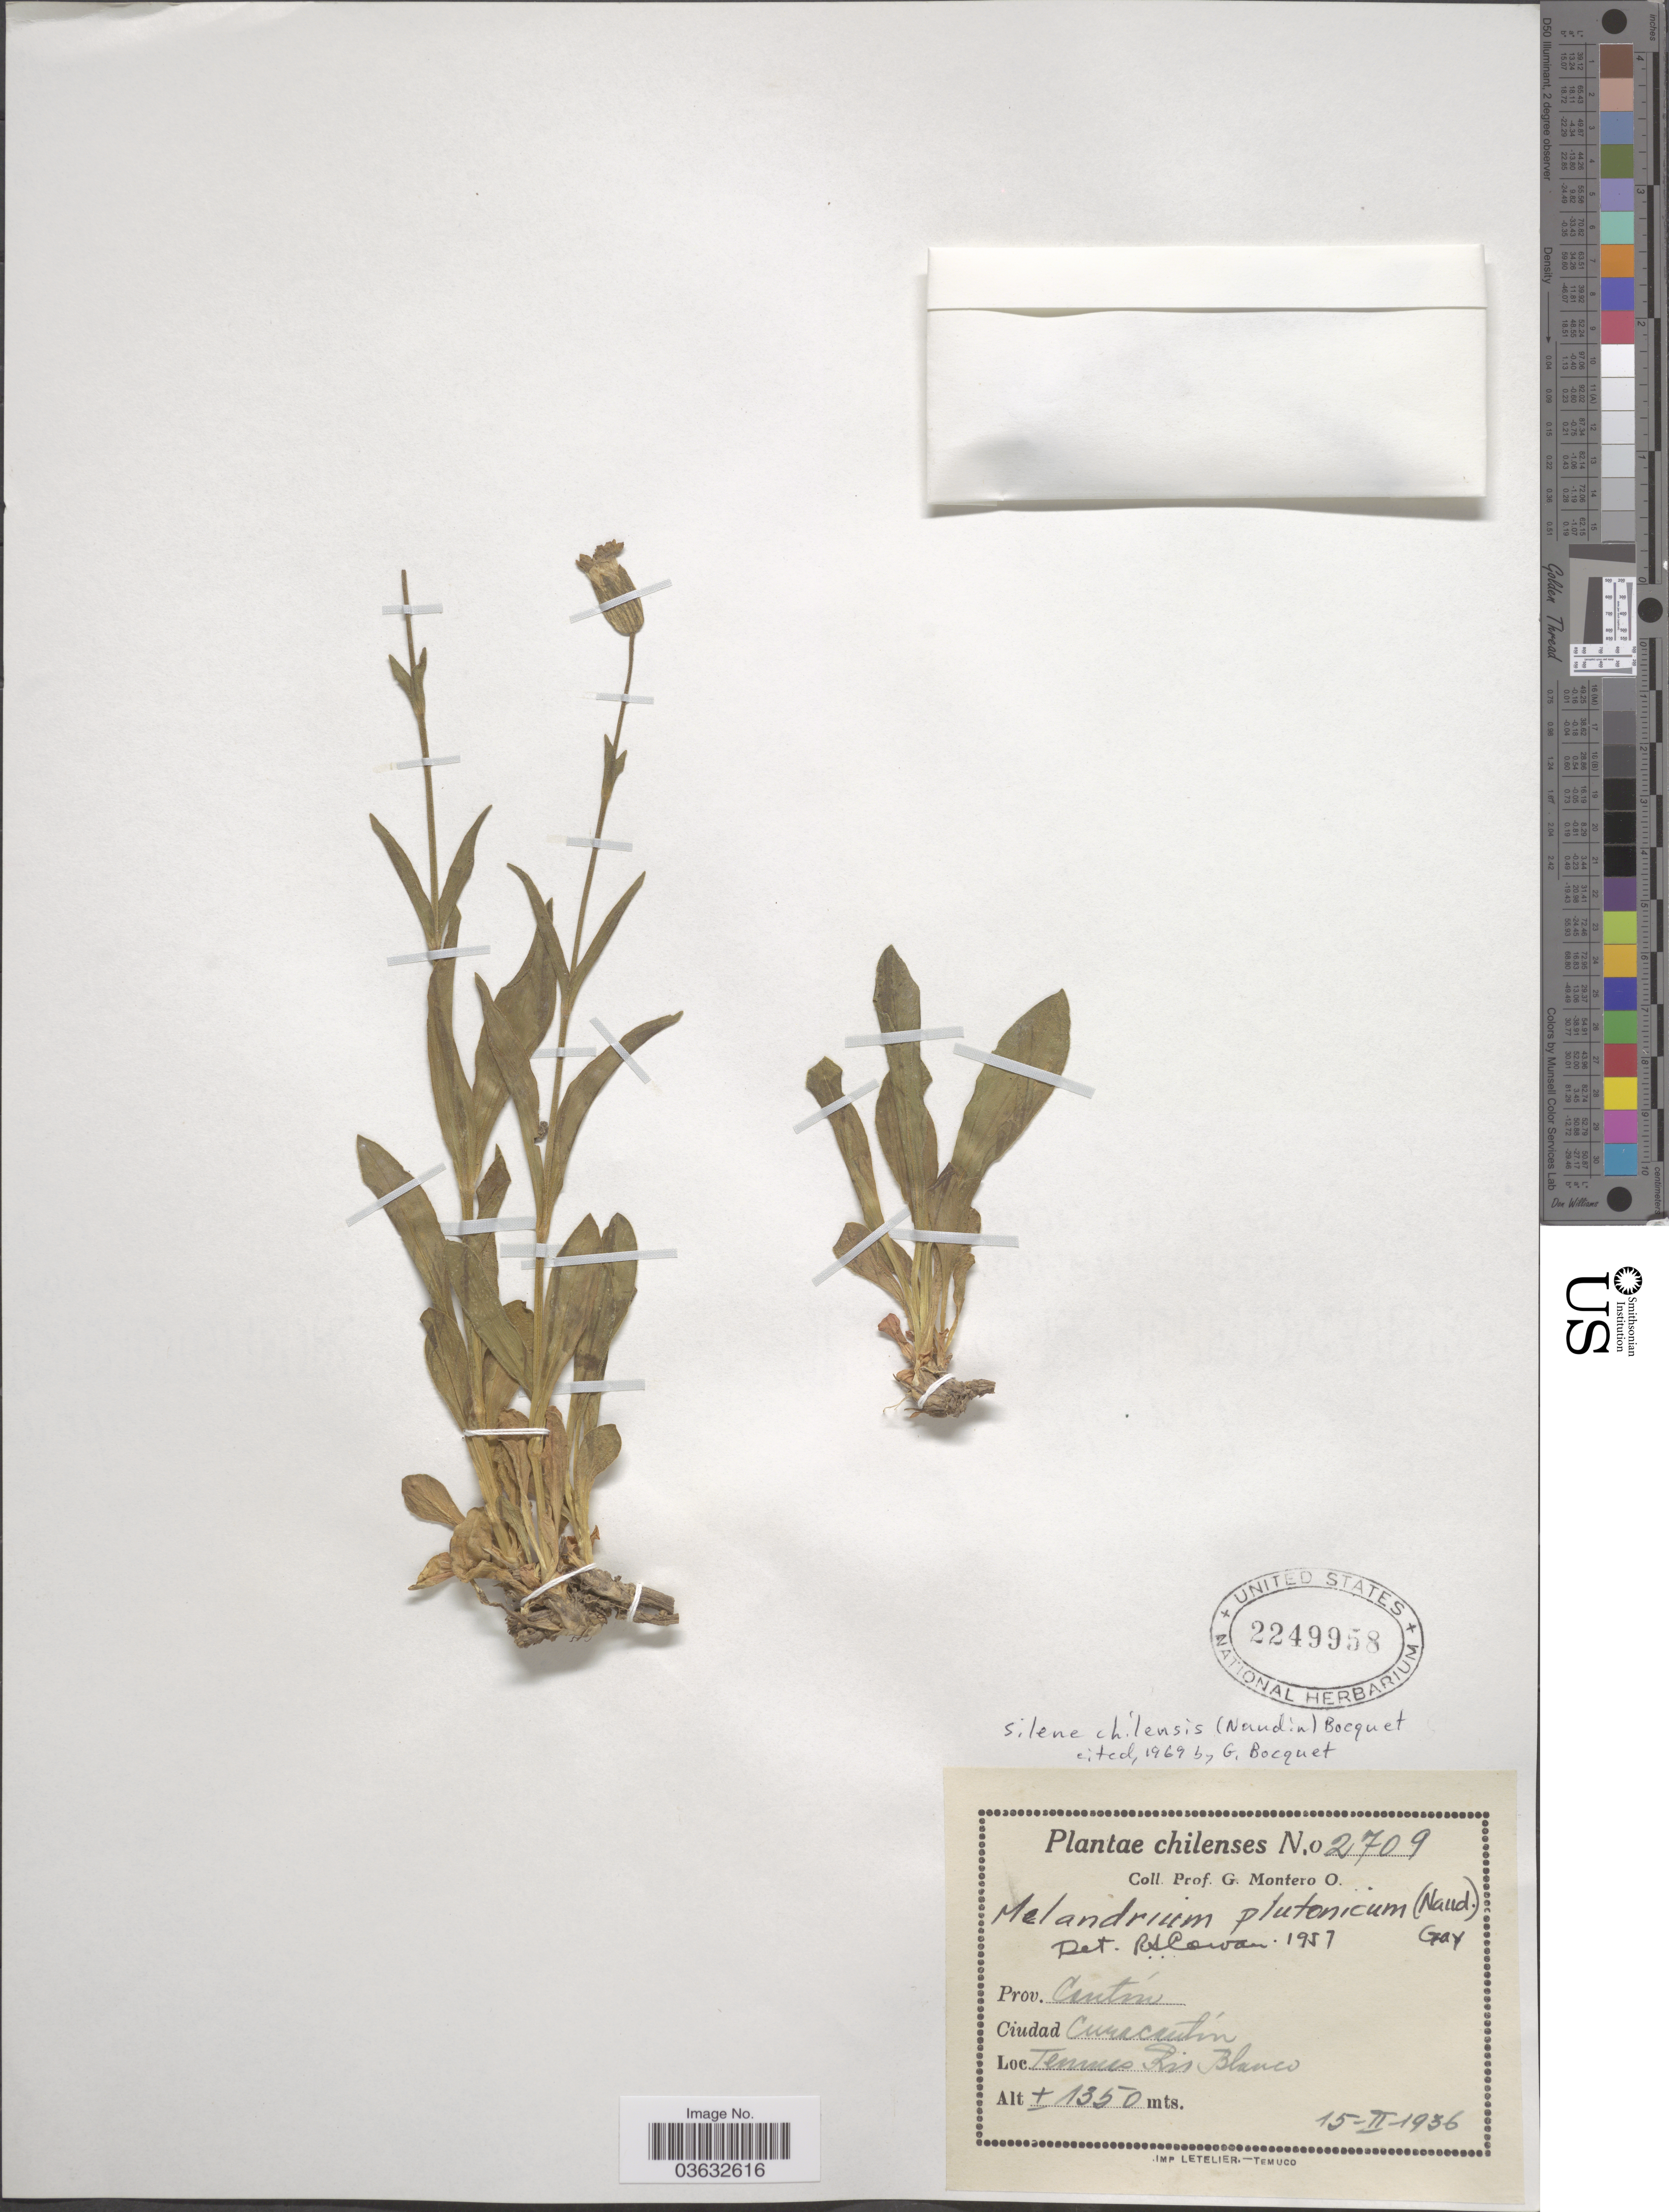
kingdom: Plantae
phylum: Tracheophyta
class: Magnoliopsida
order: Caryophyllales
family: Caryophyllaceae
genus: Silene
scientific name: Silene chilensis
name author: (Naudin) Bocquet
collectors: G. Montero O.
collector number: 2709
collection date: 1936-02-15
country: Chile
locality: Prov. Cantón. Ciudad Curacautín,. Termas Rio Blanco.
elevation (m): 1350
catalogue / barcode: US 2249958